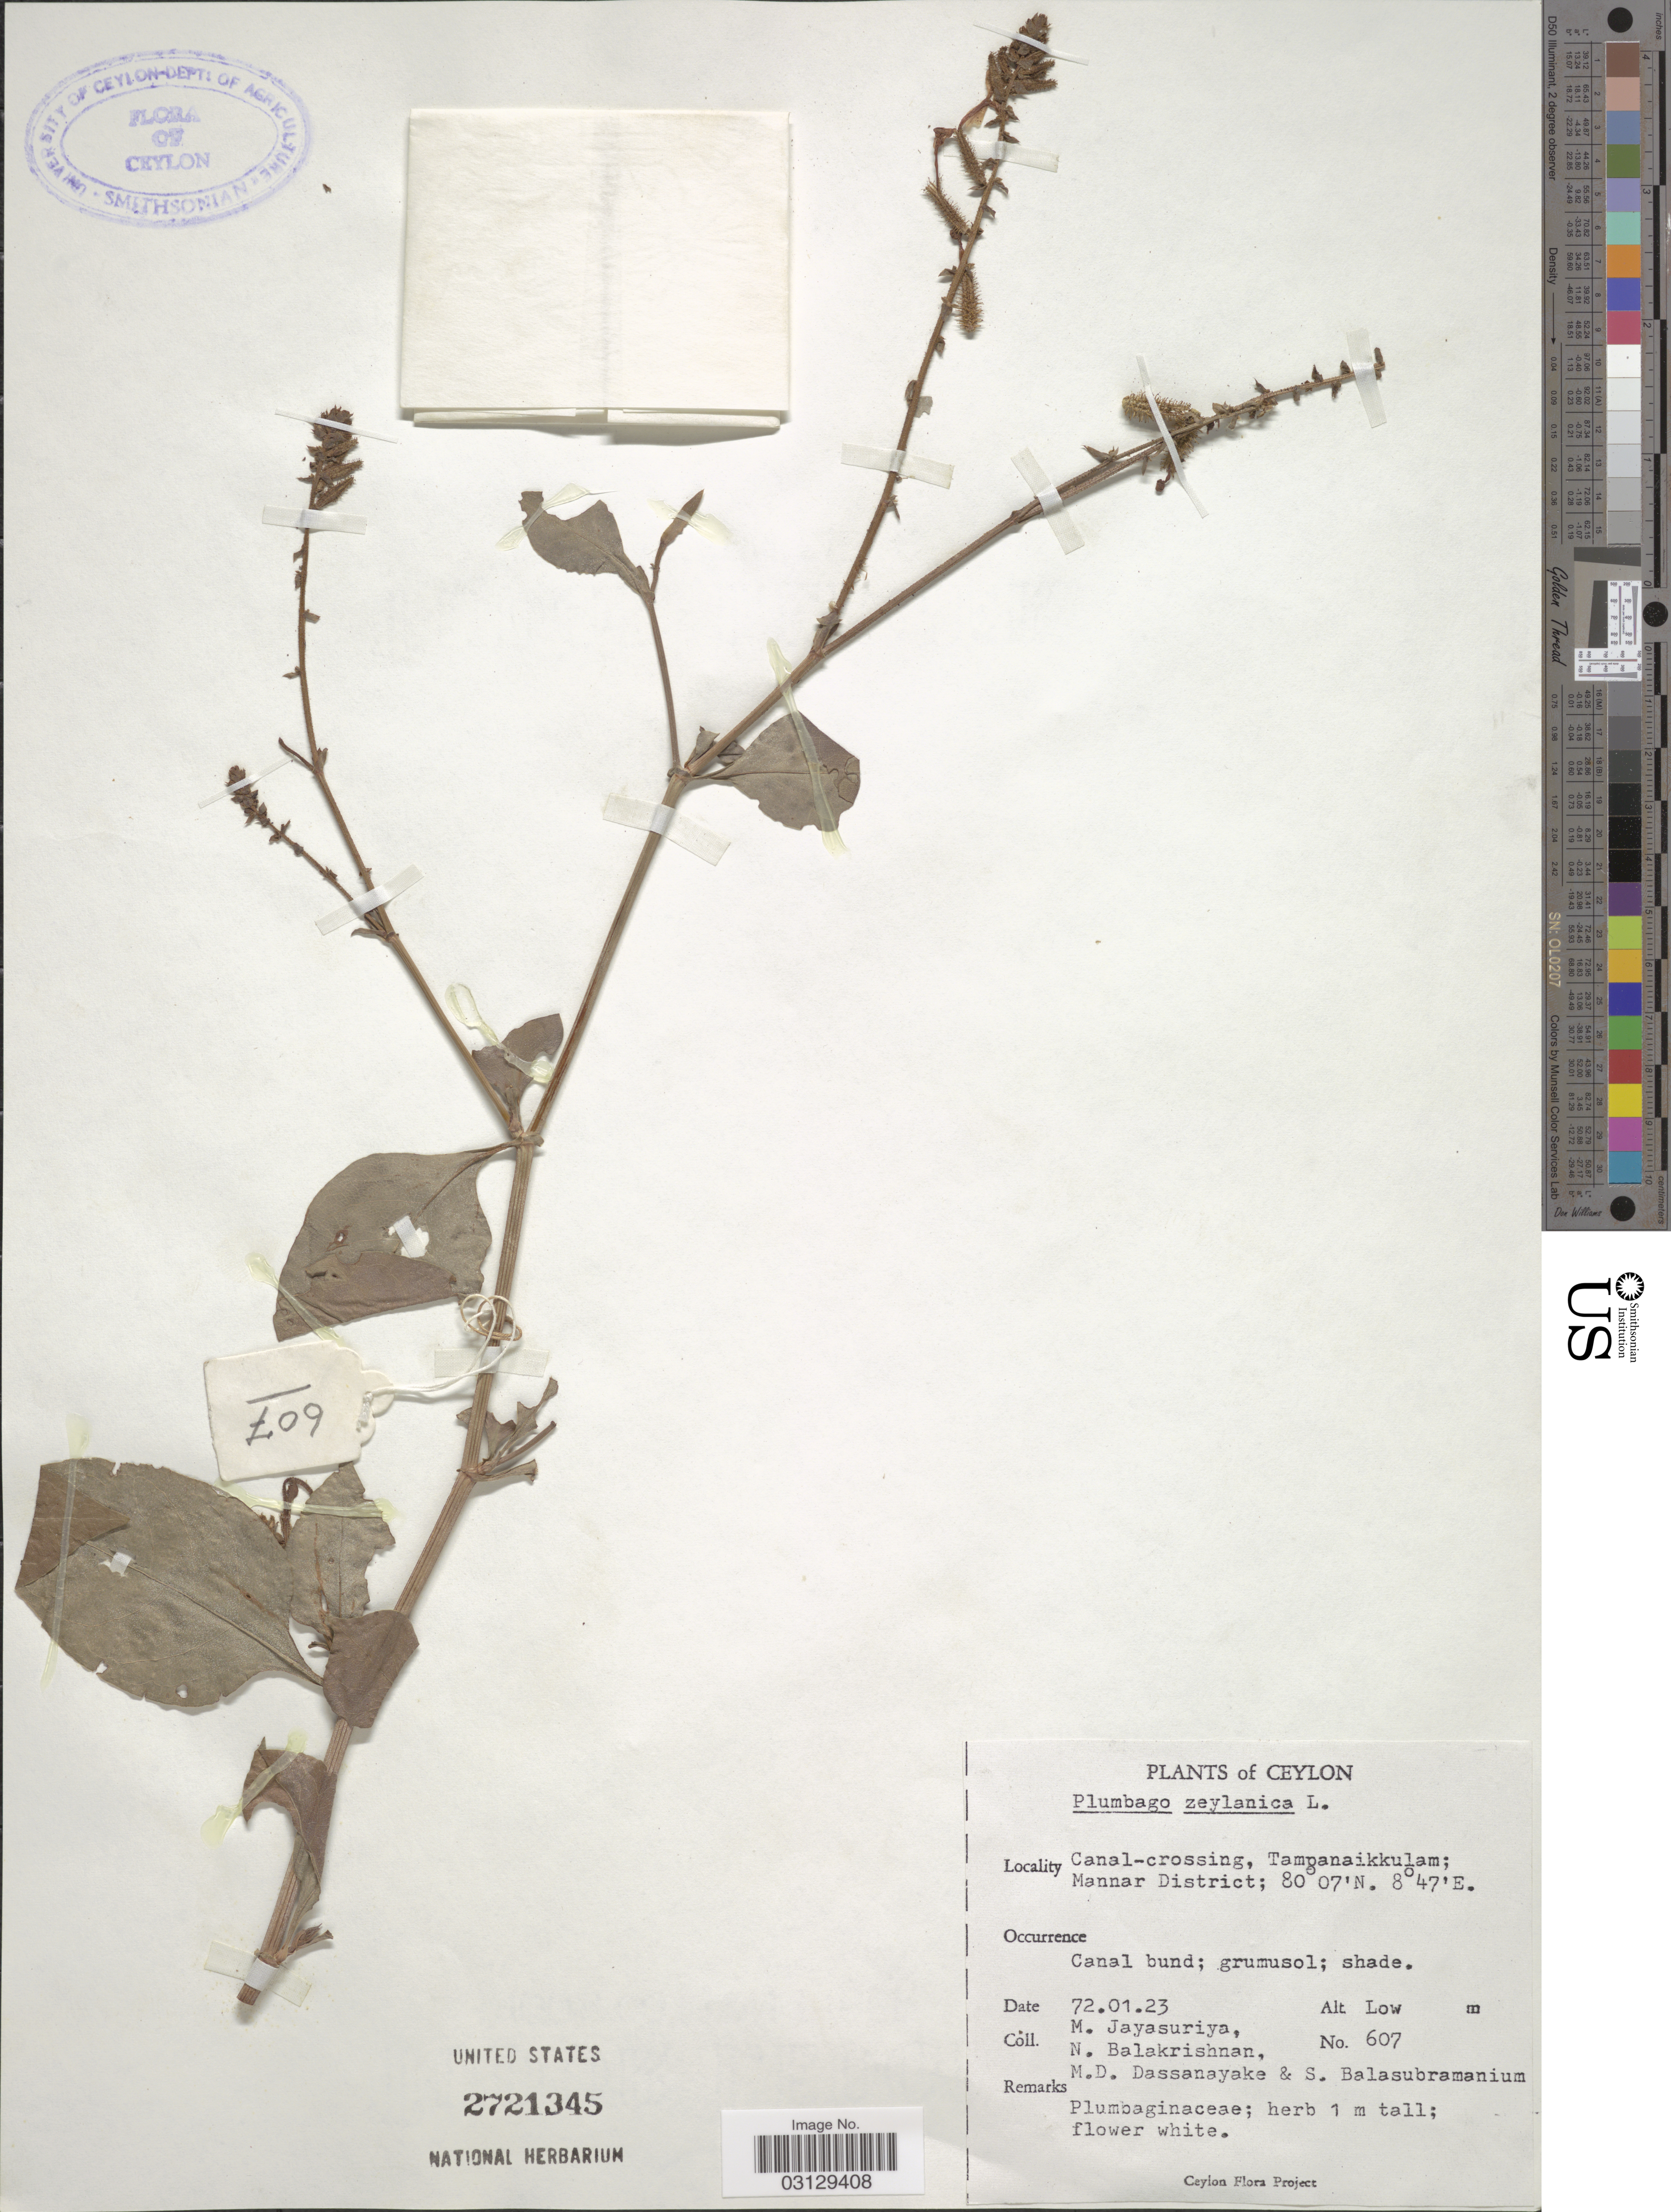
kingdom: Plantae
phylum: Tracheophyta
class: Magnoliopsida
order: Caryophyllales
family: Plumbaginaceae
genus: Plumbago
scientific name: Plumbago zeylanica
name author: L.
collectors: M. Jayasuriya, N. Balakrishnan, M. D. Dassanayake & S. Balasubramanium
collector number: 607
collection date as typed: Transcribed d/m/y: 23/1/72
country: Sri Lanka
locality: Ceylon. Canal-crossing, Tampanaikkulam; Mannar District.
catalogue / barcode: US 2721345